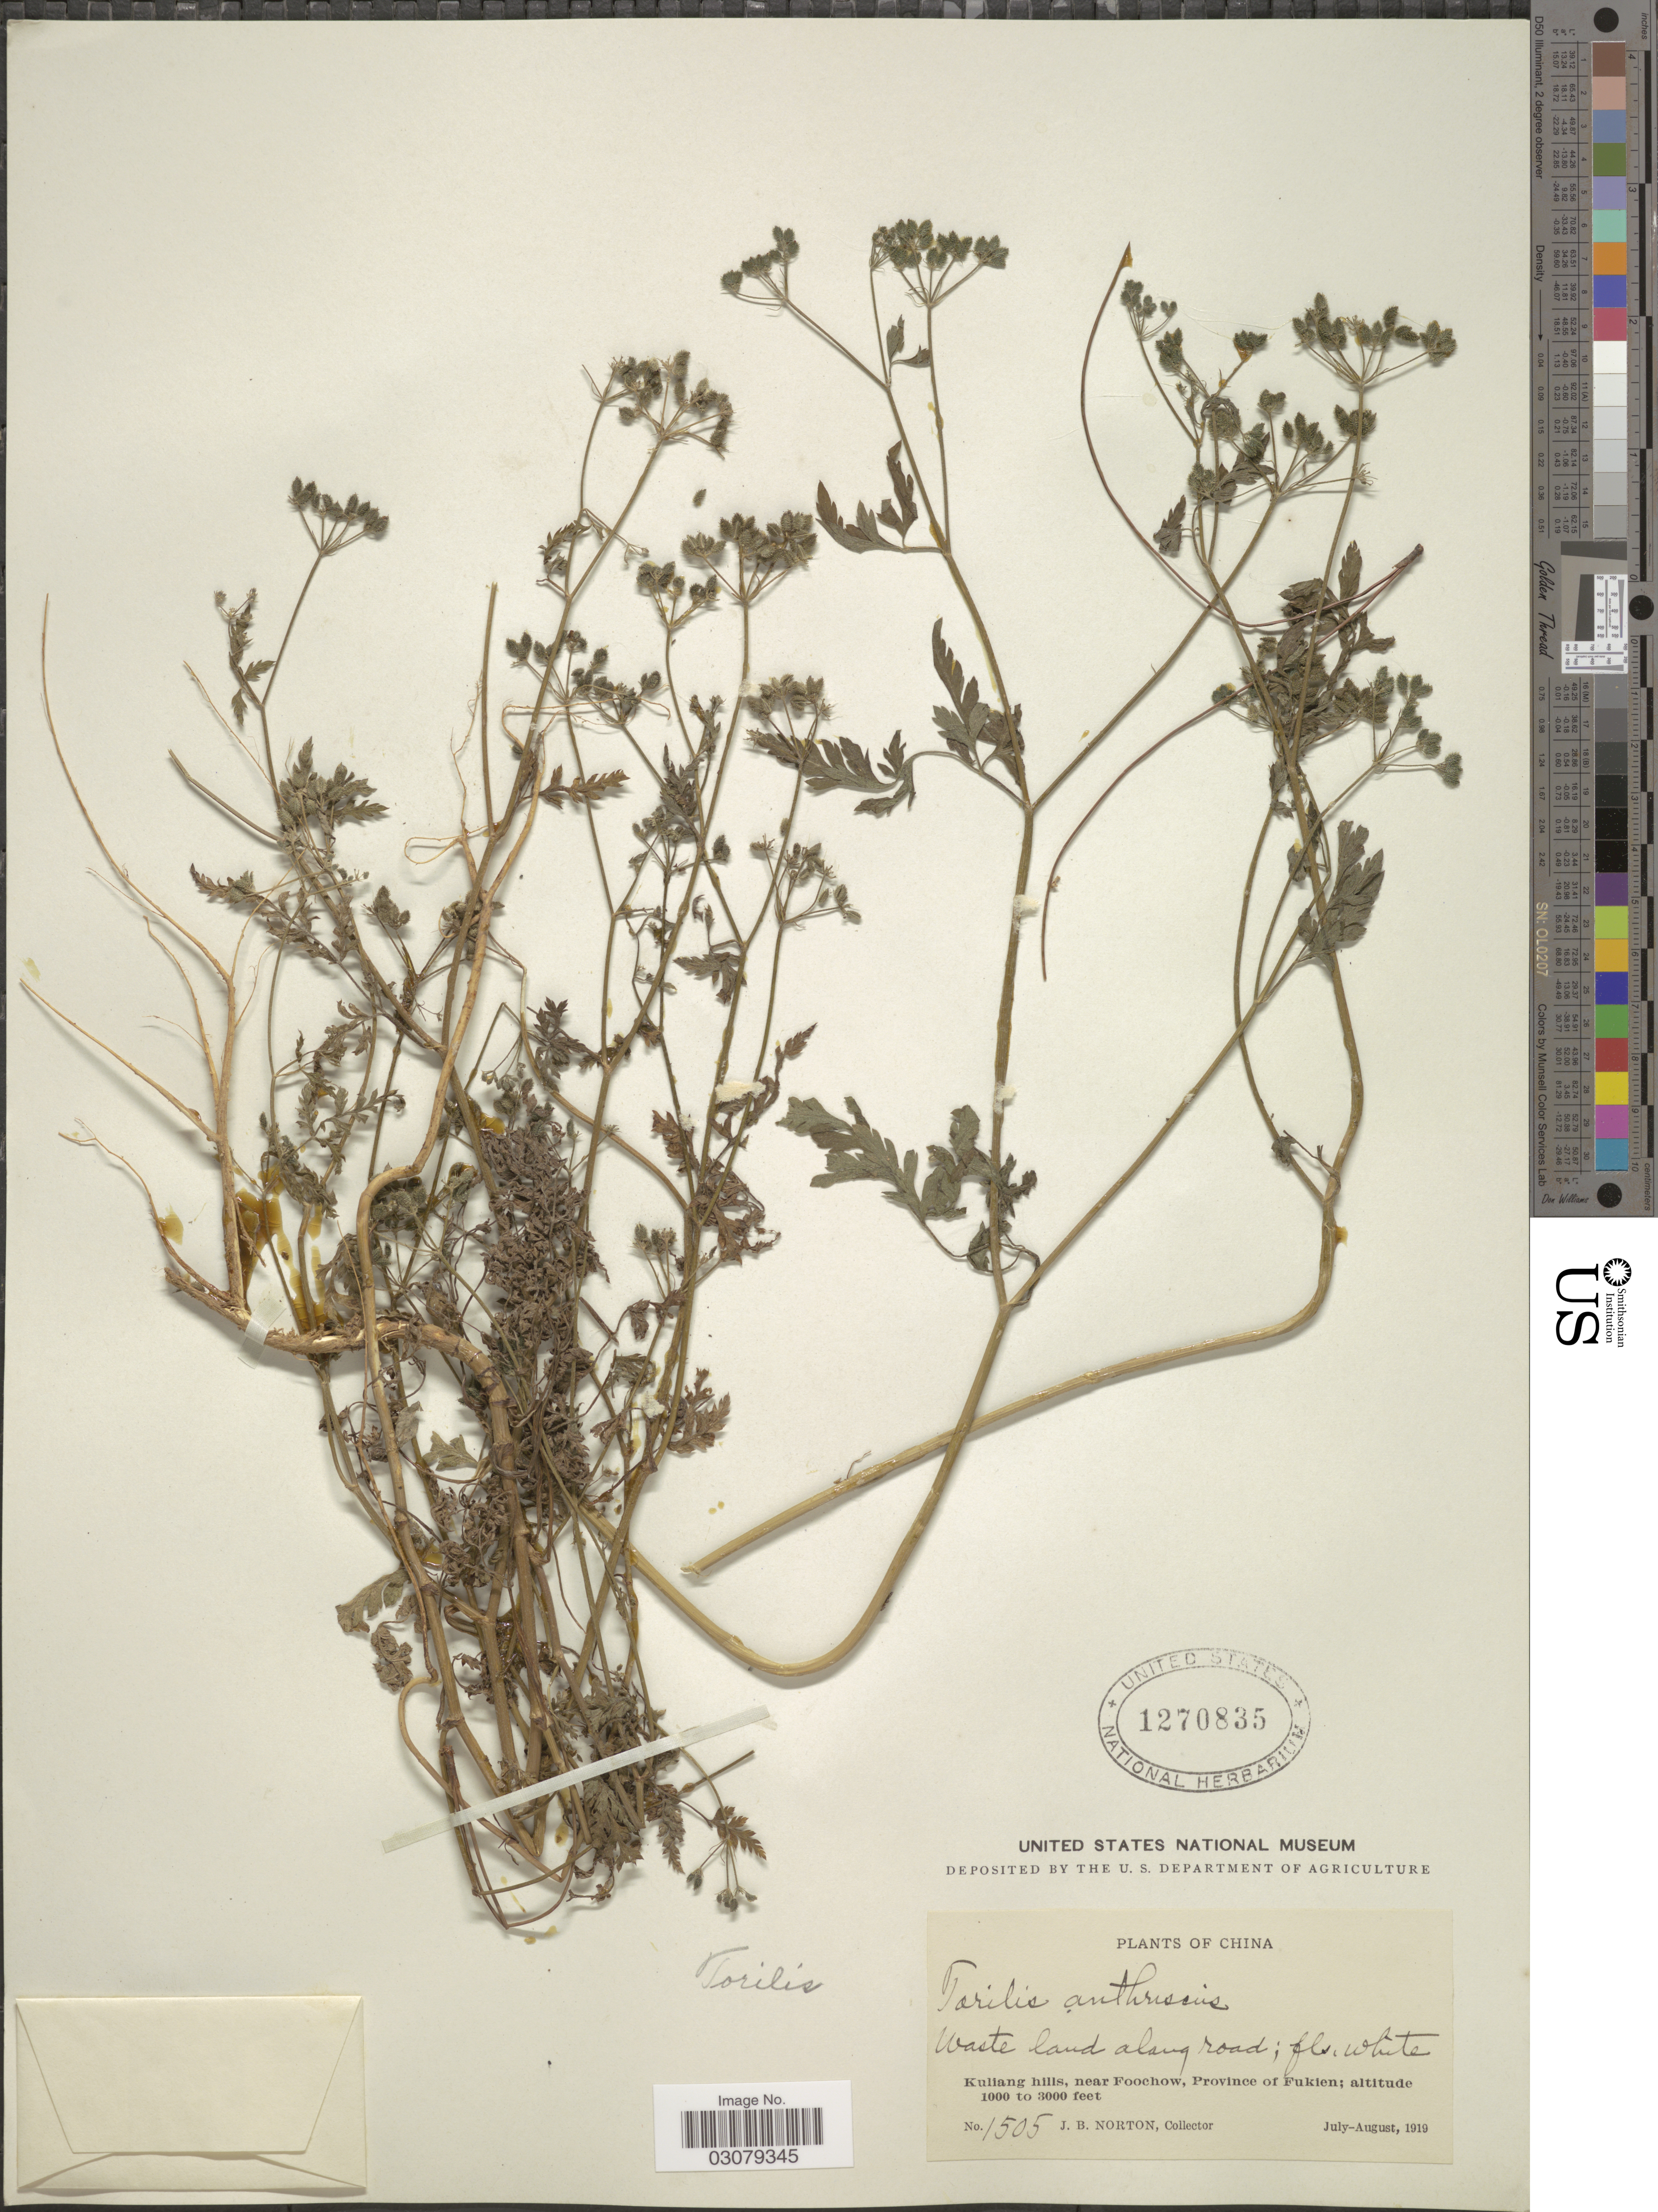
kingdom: Plantae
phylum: Tracheophyta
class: Magnoliopsida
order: Apiales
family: Apiaceae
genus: Torilis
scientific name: Torilis japonica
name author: (Houtt.) DC.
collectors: J. B. Norton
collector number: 1505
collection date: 1919-07/1919-08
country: China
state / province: Fujian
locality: Kuliang hills, near Foochow, Province of Fukien.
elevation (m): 305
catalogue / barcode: US 1270835